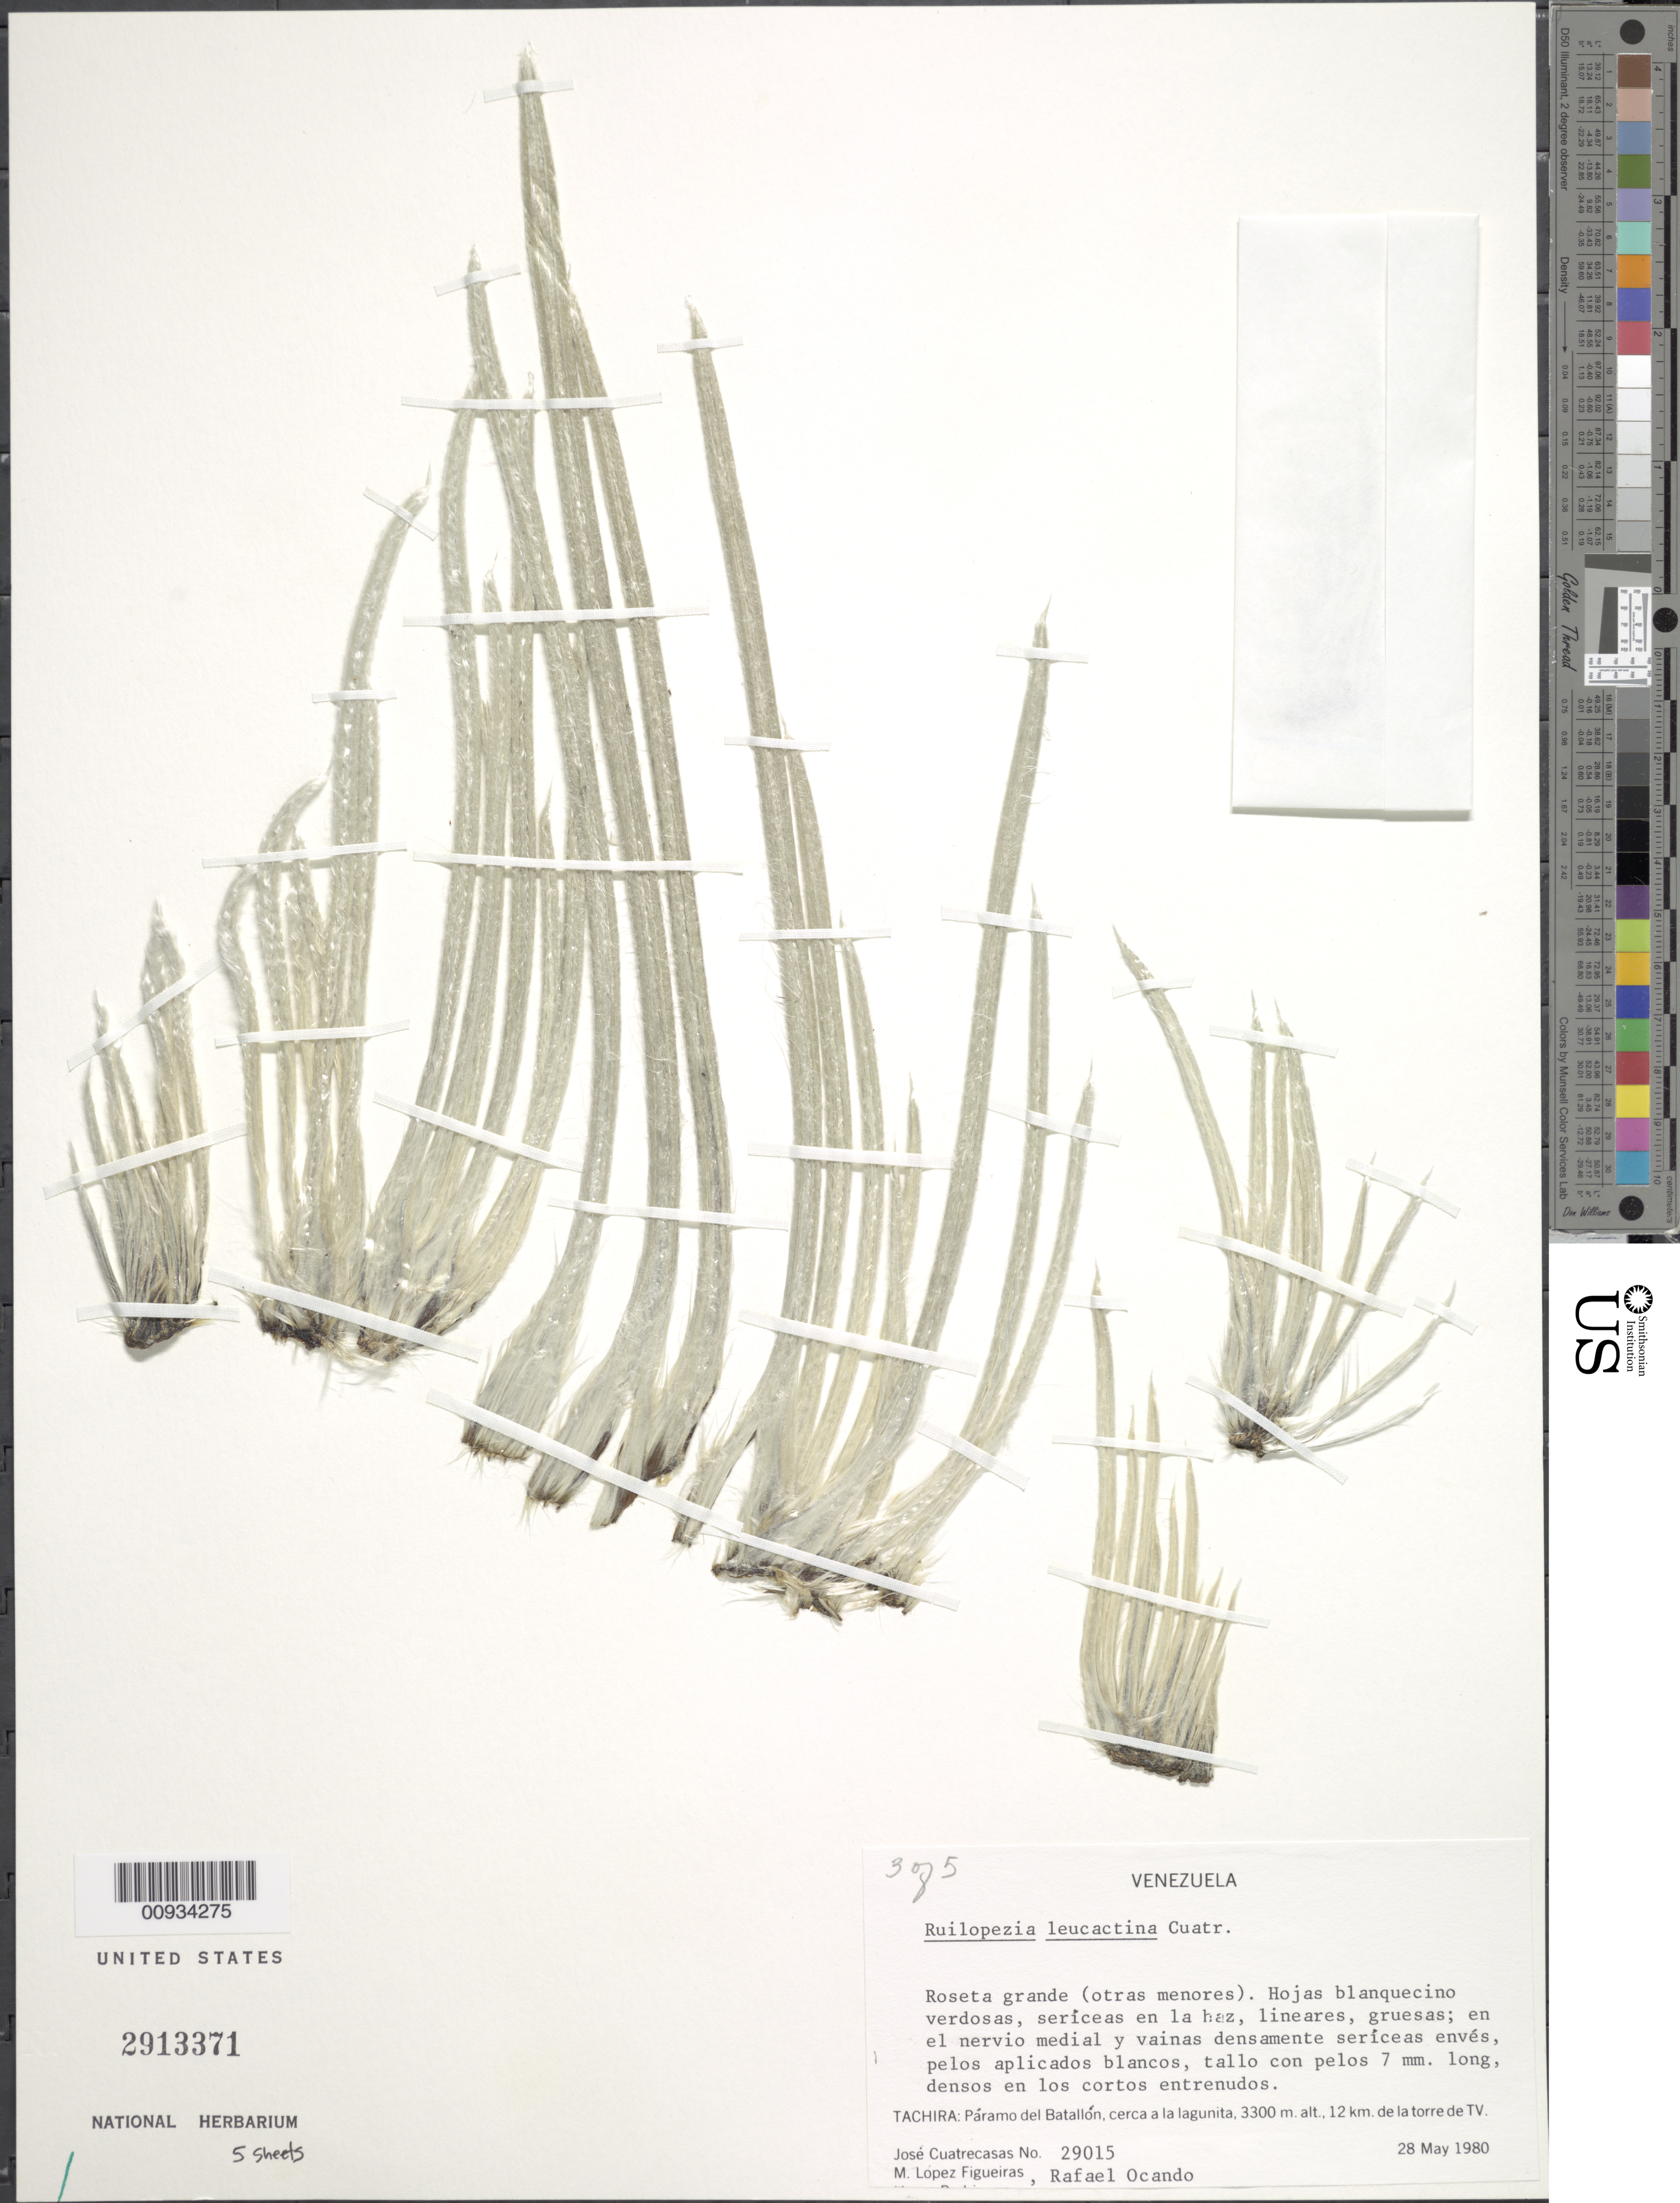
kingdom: Plantae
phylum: Tracheophyta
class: Magnoliopsida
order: Asterales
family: Asteraceae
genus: Ruilopezia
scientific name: Ruilopezia leucactina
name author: (Cuatrec.) Cuatrec.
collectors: J. Cuatrecasas, M. López Figueiras & R. Ocando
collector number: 29015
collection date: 1980-05-28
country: Venezuela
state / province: Tachira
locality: Paramo del Batallon, cerca a la lagunita, 12 km de la torre de TV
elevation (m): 3300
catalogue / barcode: US 2913371